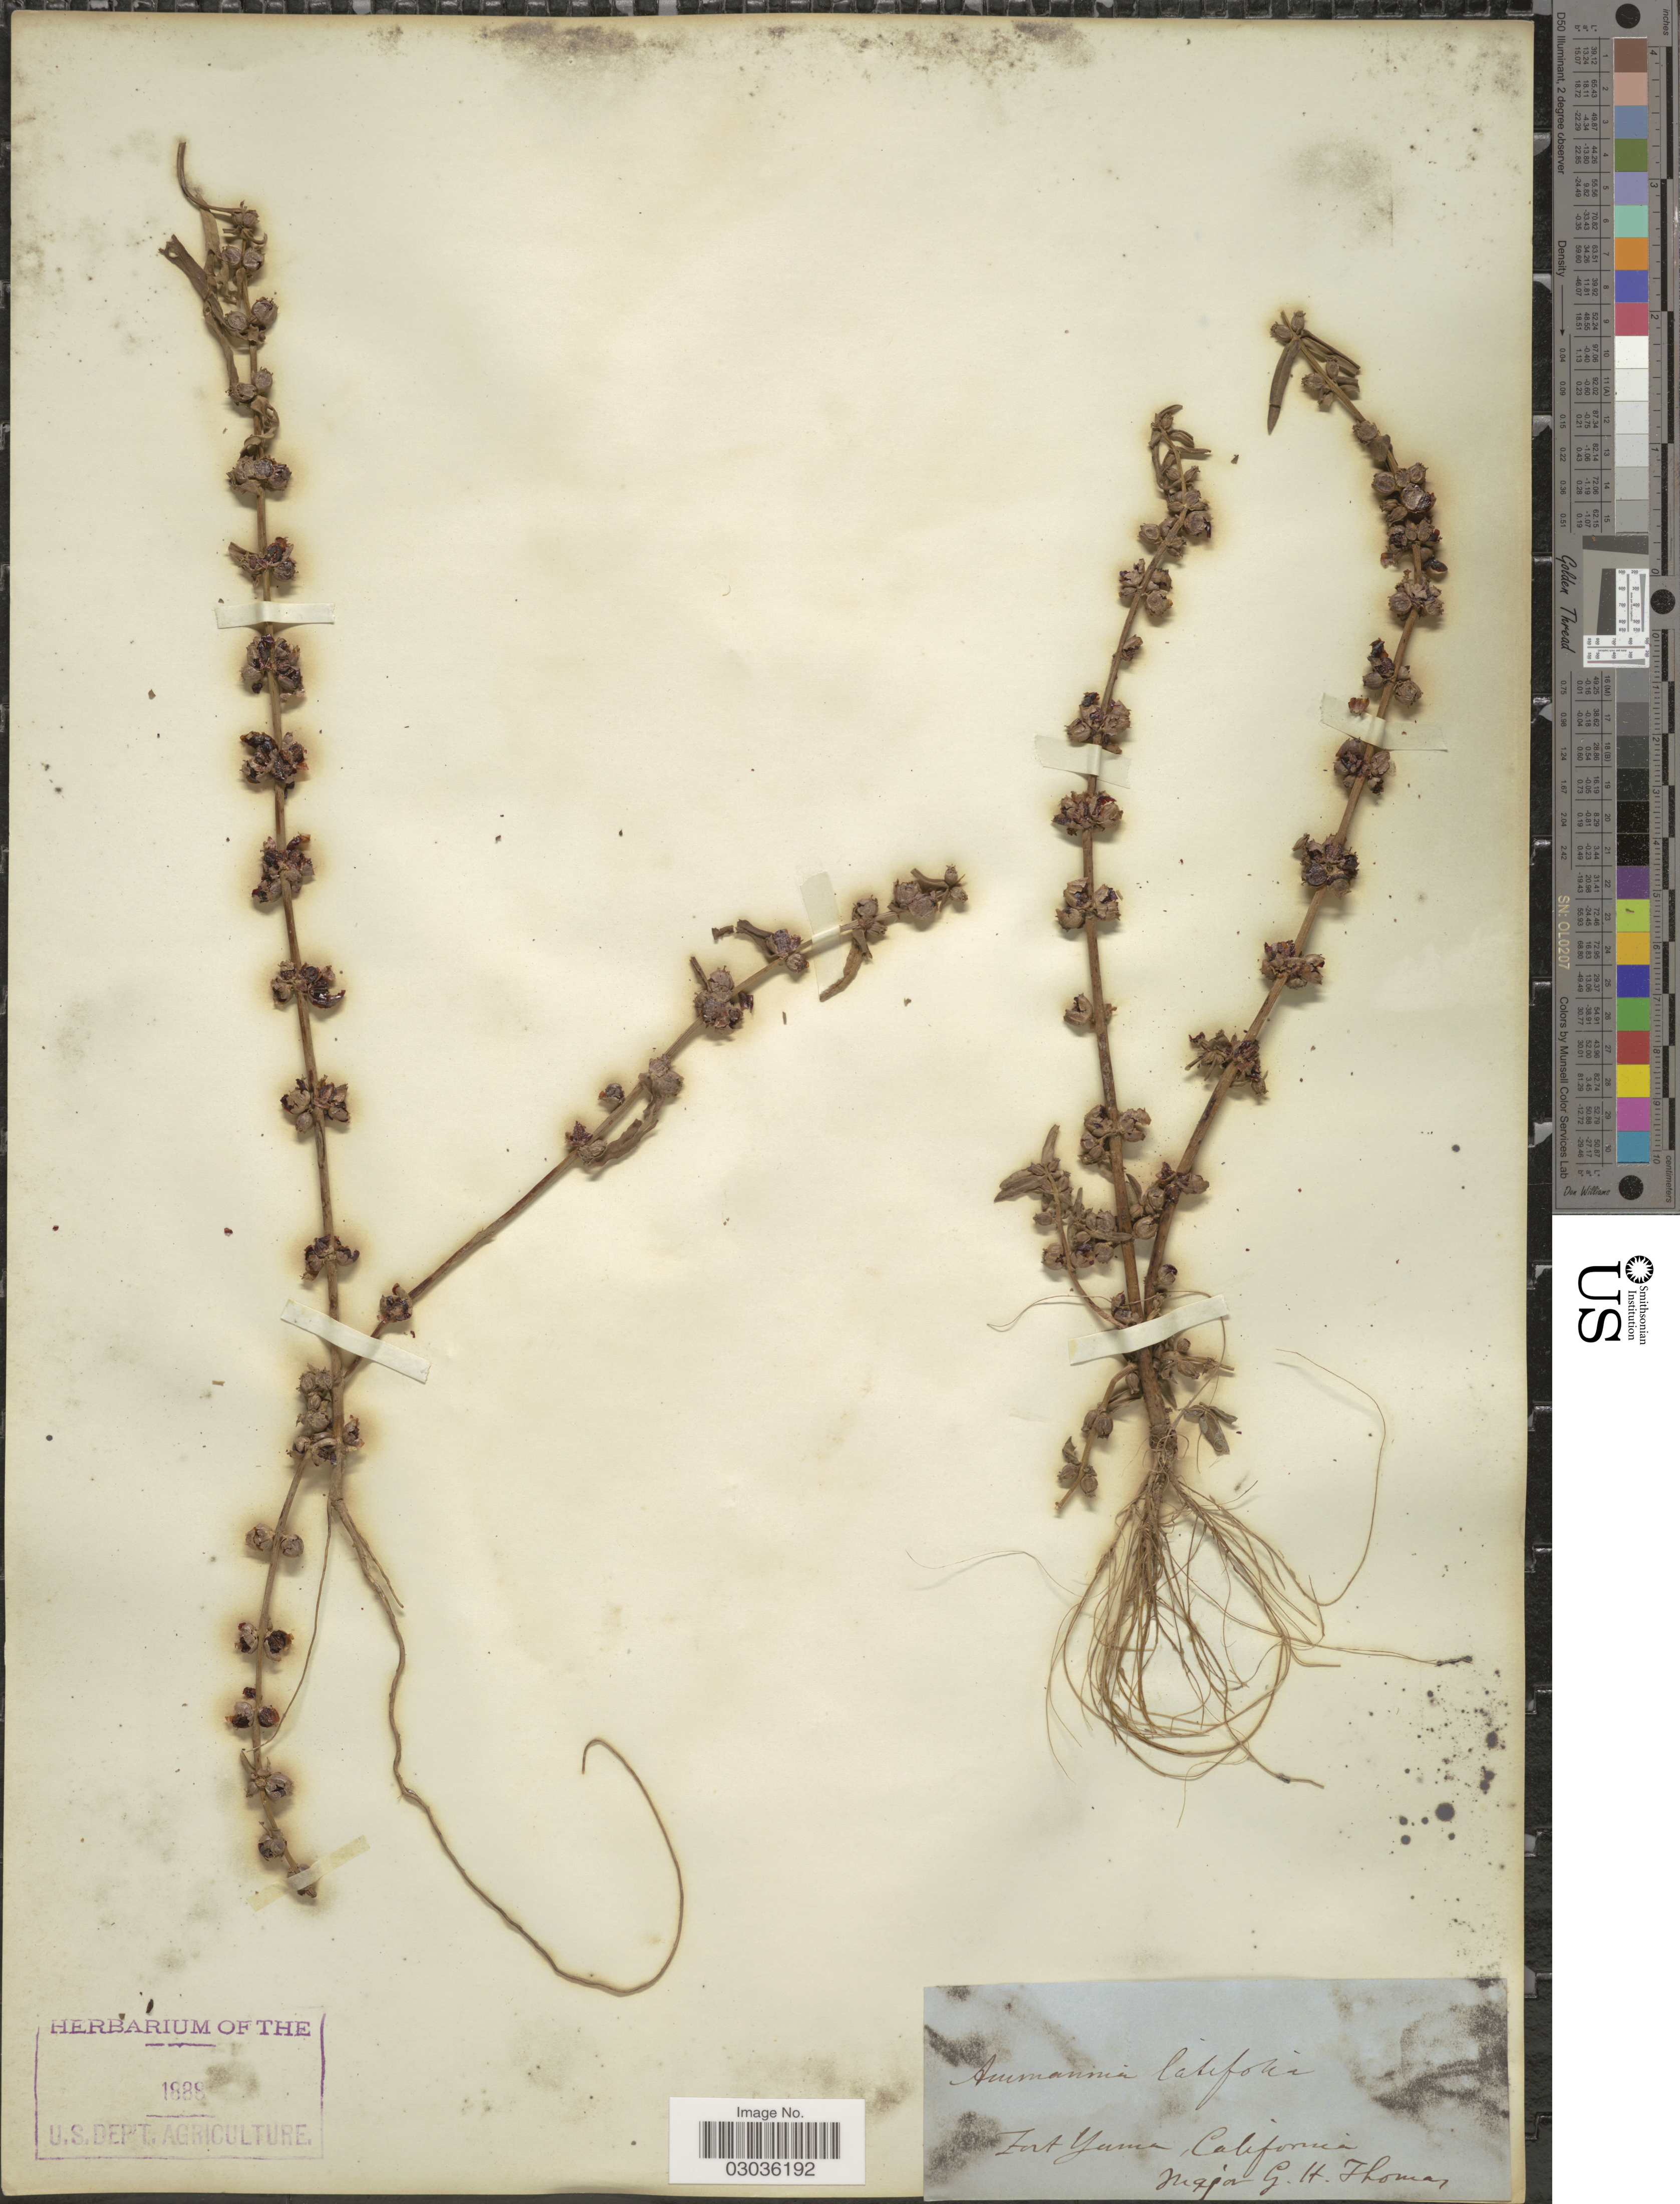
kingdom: Plantae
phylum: Tracheophyta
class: Magnoliopsida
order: Myrtales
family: Lythraceae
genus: Ammannia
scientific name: Ammannia coccinea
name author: Rottb.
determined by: Strong, Mark T., (BOT), Smithsonian Institution - National Museum of Natural History (UNITED STATES)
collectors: G. Thomas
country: United States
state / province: California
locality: Fort Yuma.